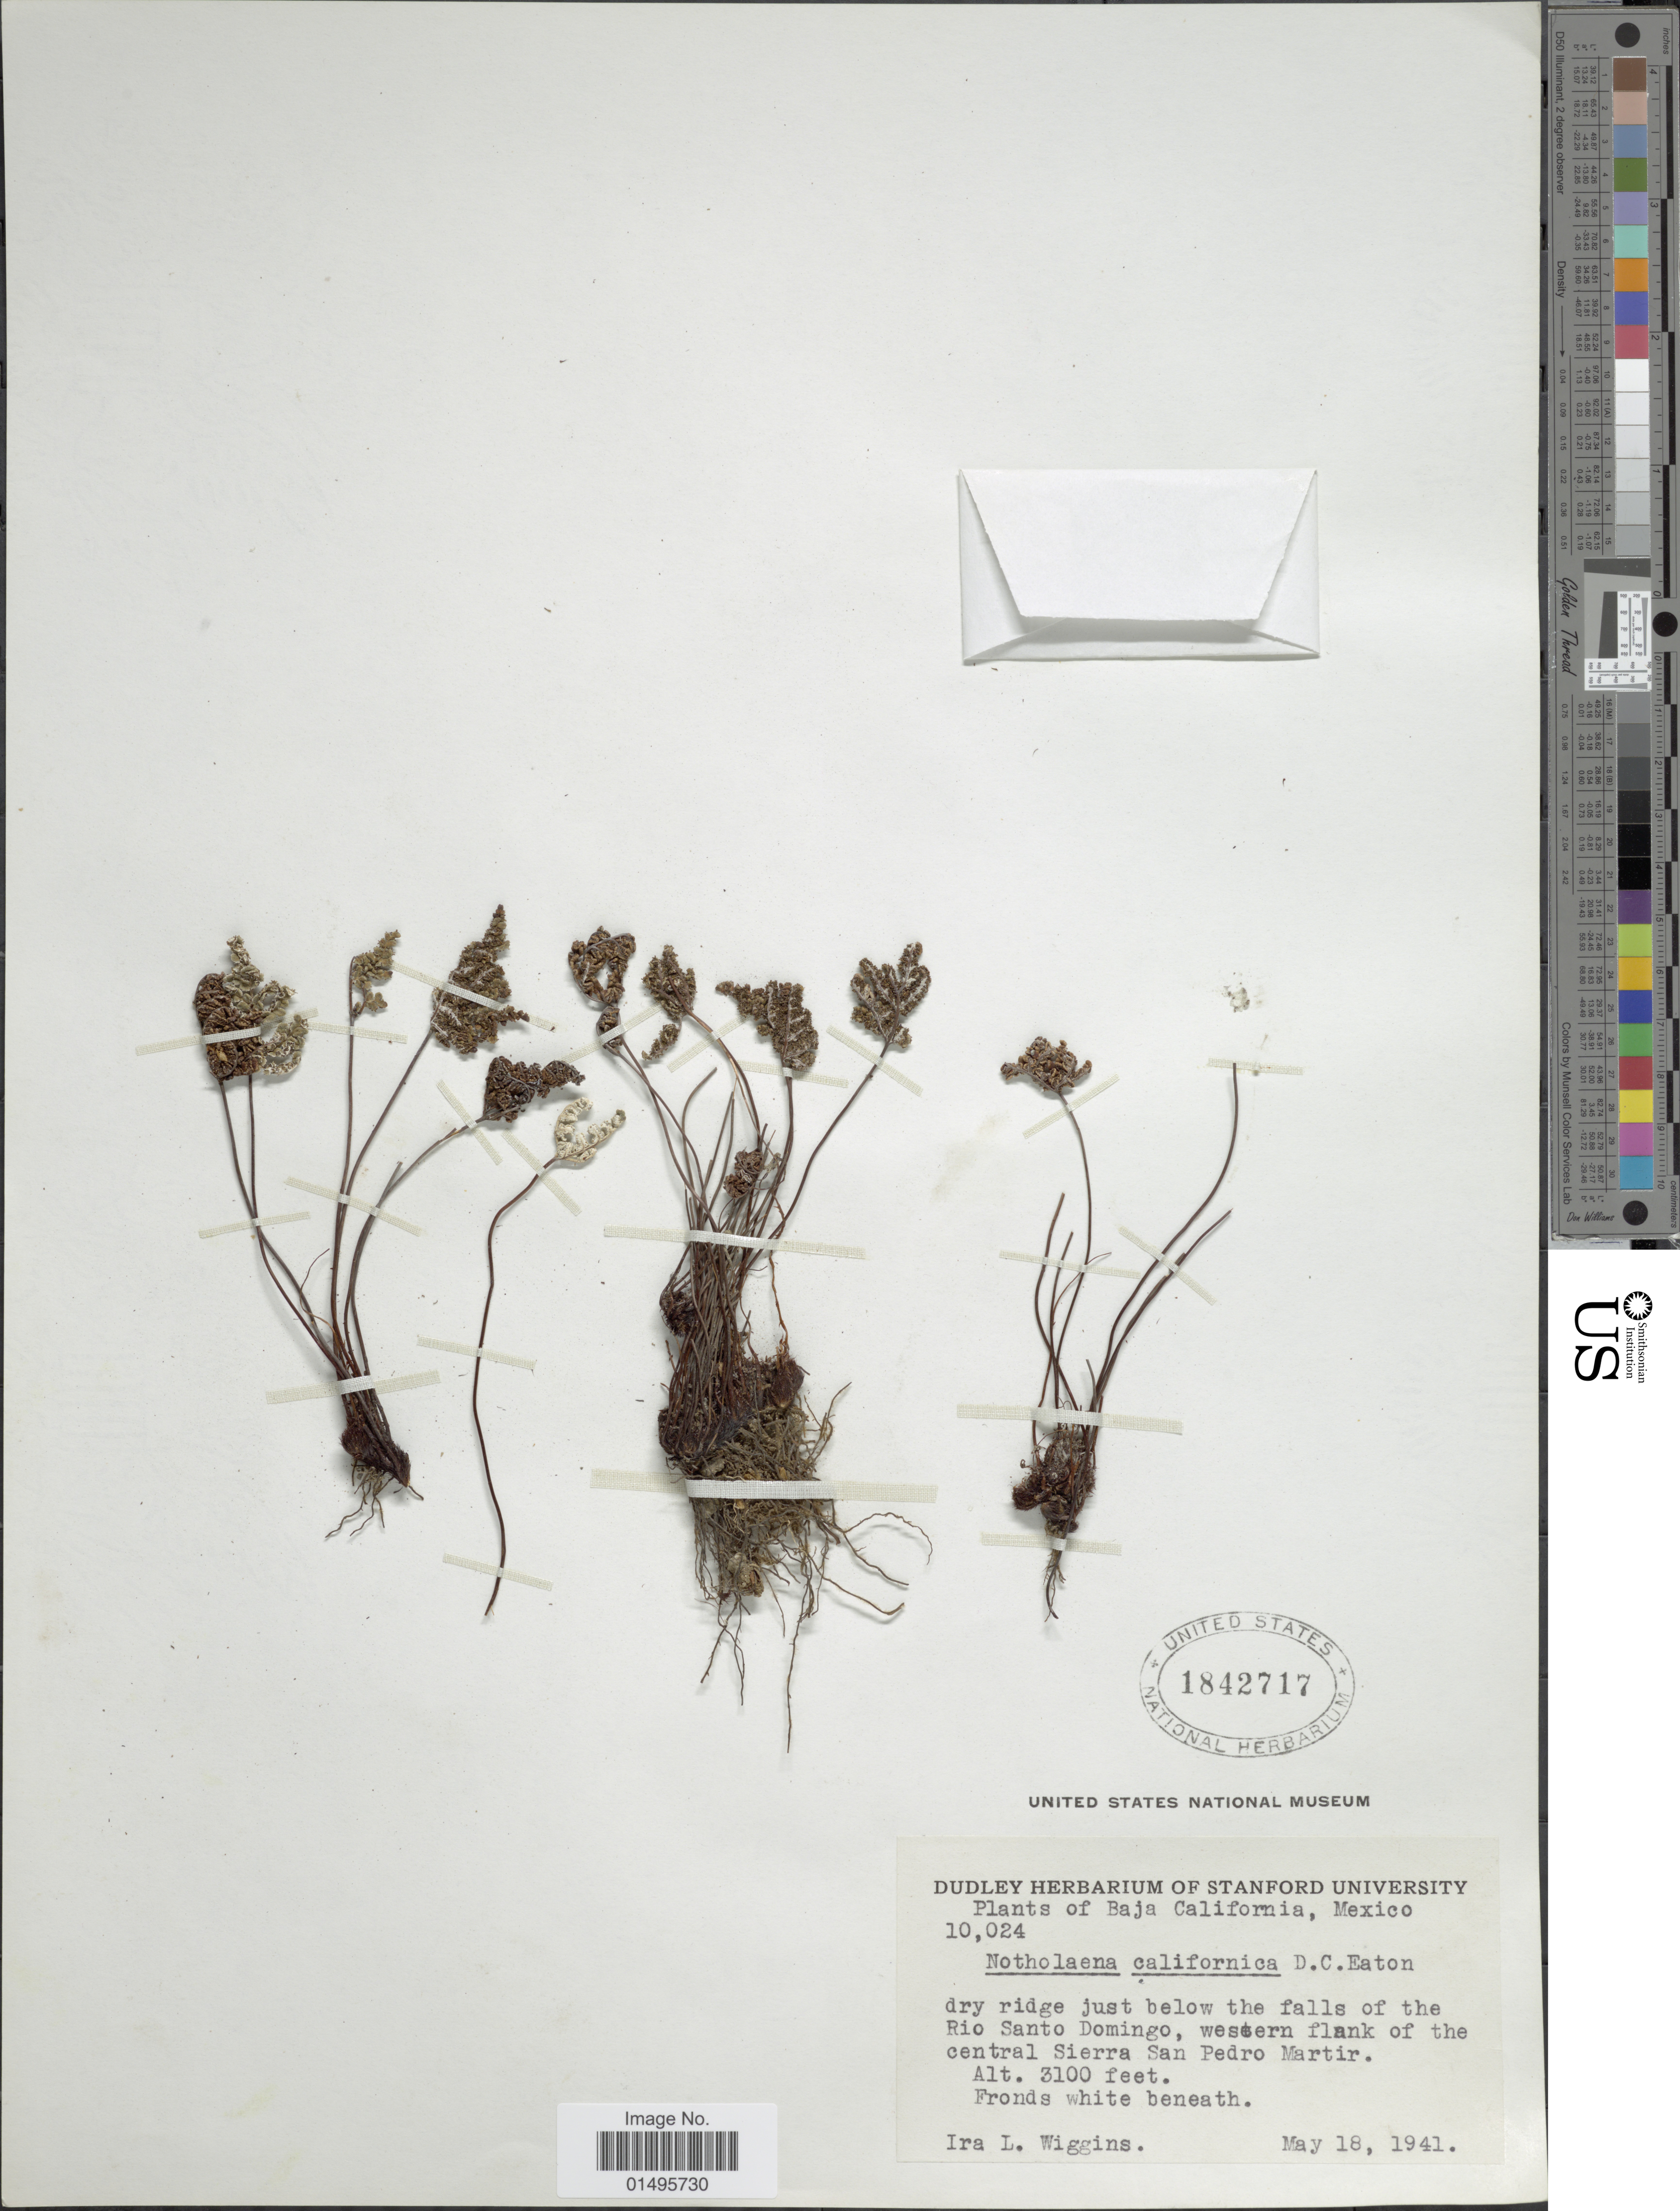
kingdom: Plantae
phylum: Tracheophyta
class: Polypodiopsida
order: Polypodiales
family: Pteridaceae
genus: Notholaena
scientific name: Notholaena californica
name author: D.C. Eaton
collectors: I. L. Wiggins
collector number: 10,024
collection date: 1941-05-18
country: Mexico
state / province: Baja California Norte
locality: Dry ridge just below the falls of the Rio Santo Domingo, western flank of the central Sierra San Pedro Martir.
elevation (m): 945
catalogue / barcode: US 1842717